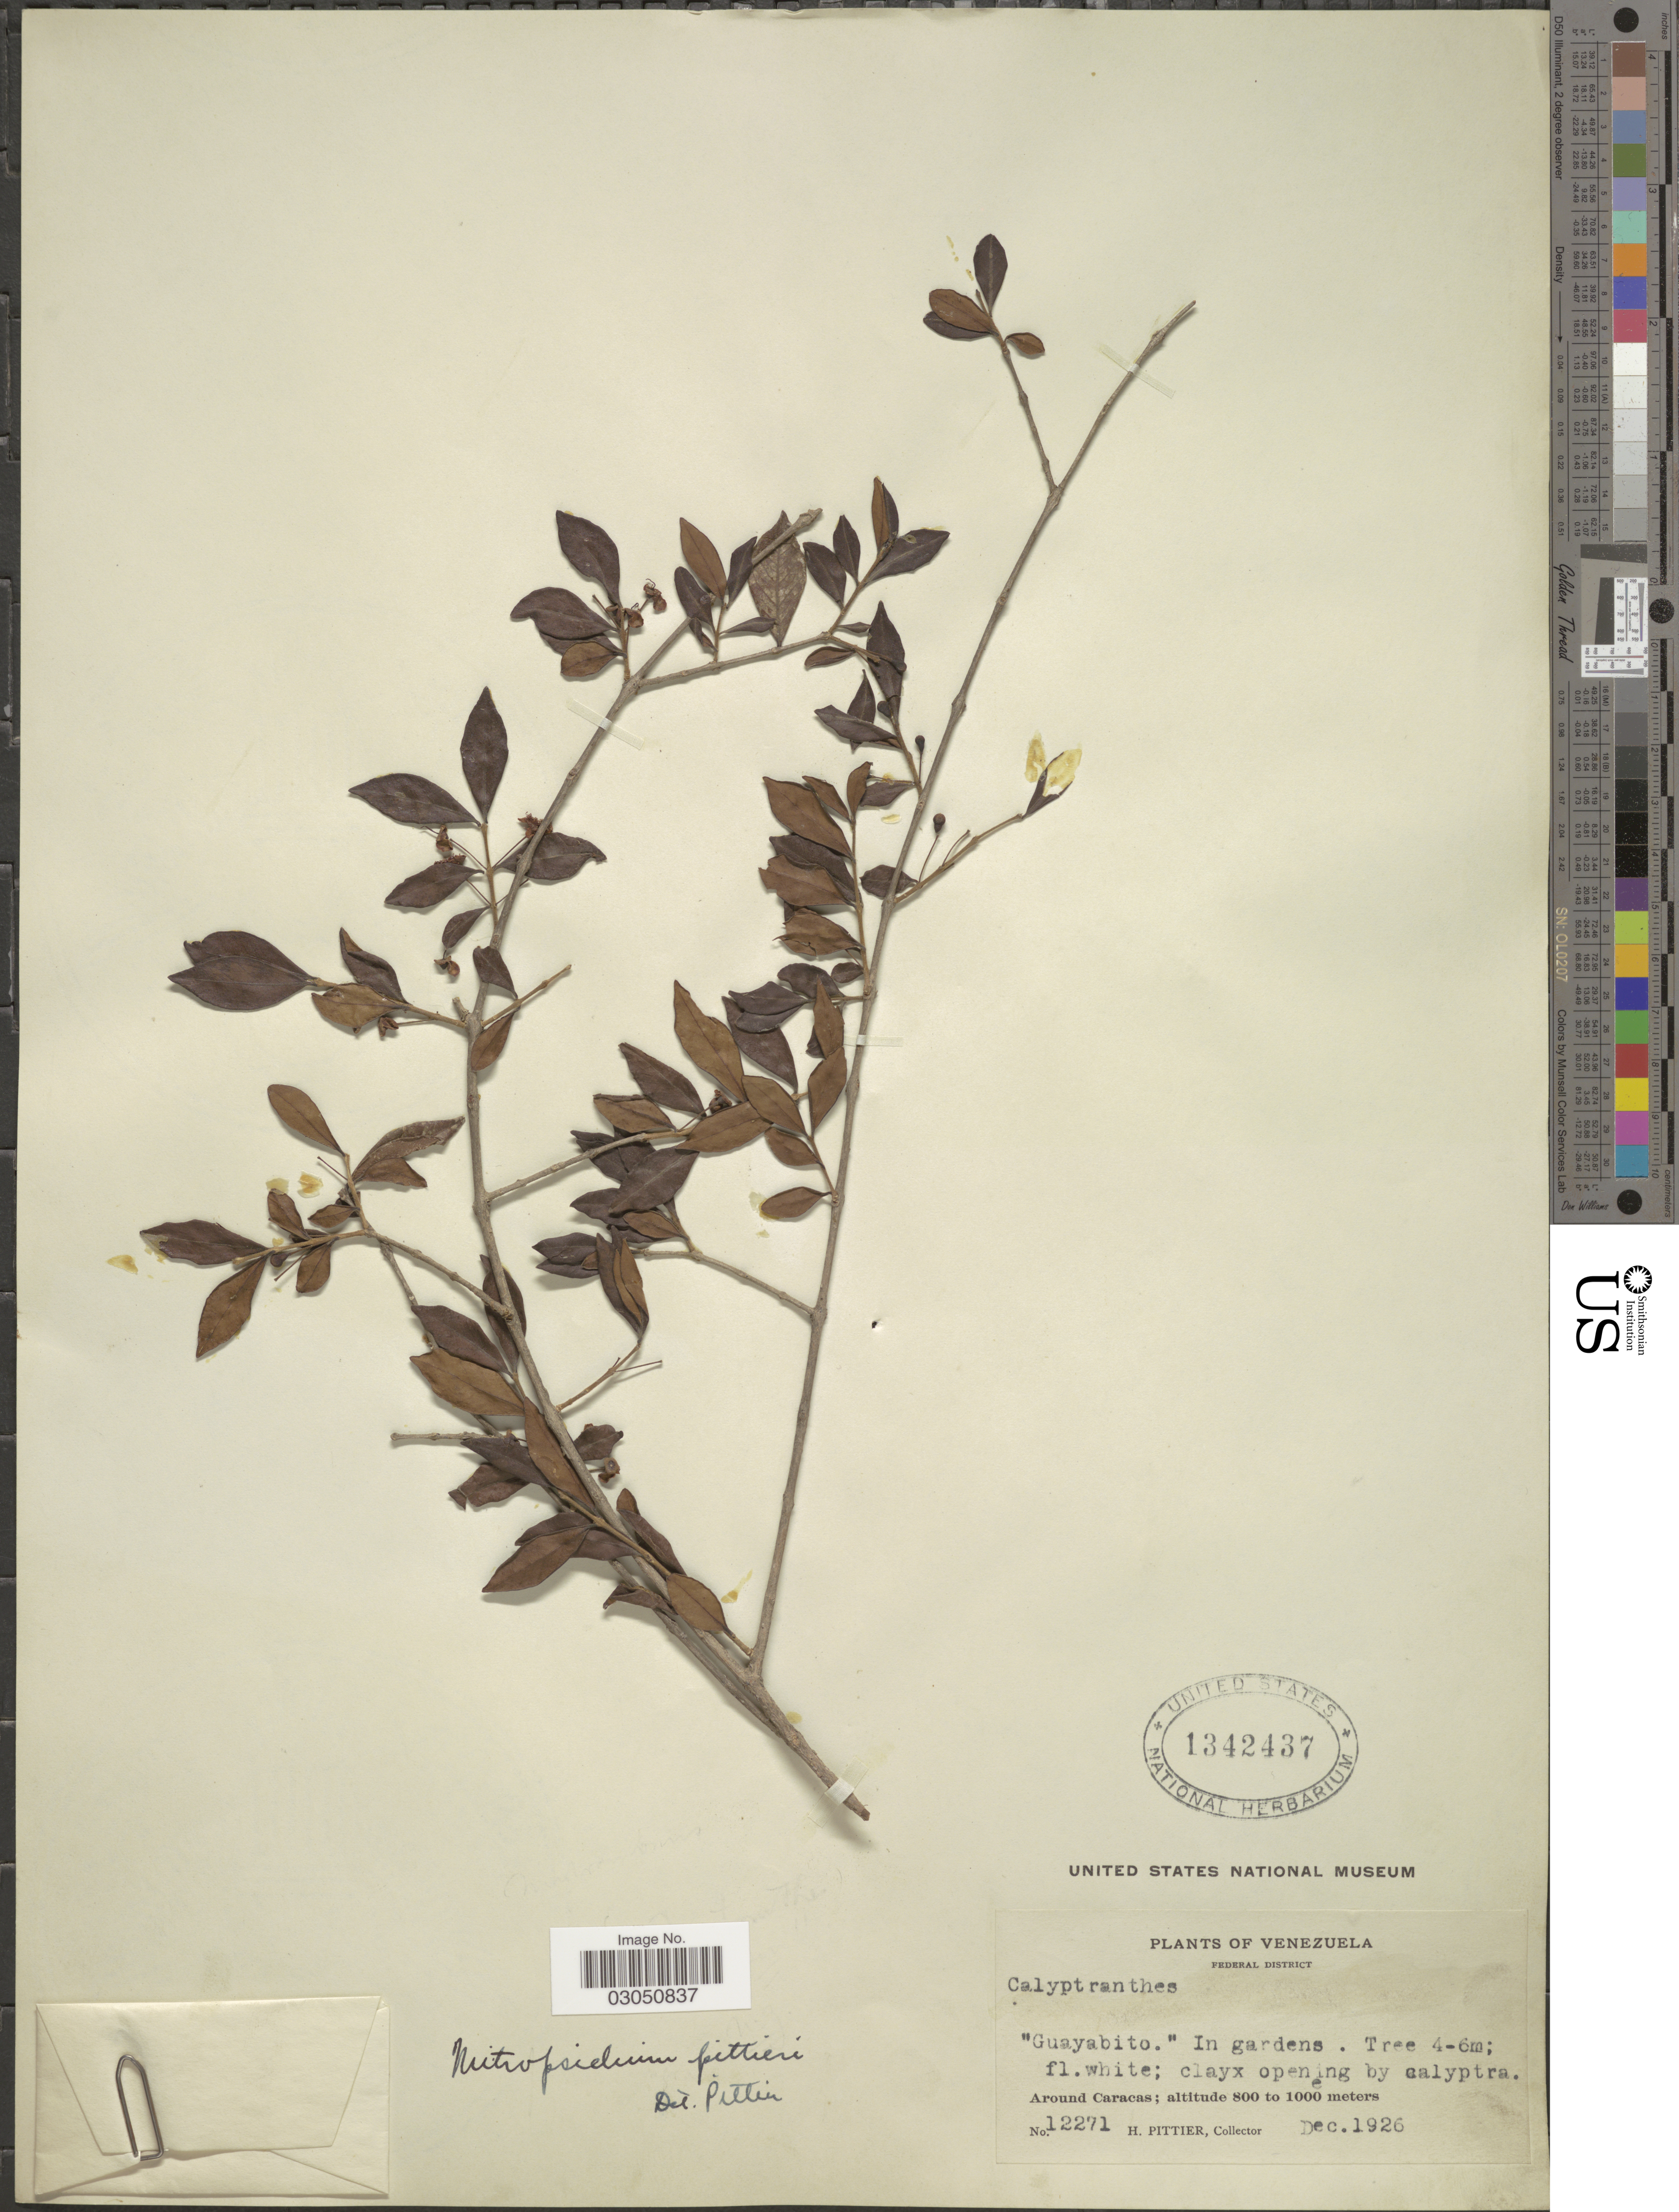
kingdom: Plantae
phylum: Tracheophyta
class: Magnoliopsida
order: Myrtales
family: Myrtaceae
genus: Psidium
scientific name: Psidium oligospermum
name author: Mart. ex DC.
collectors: H. F. Pittier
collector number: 12271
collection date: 1926-12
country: Venezuela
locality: Federal District. In gardens. Around Caracas.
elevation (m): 800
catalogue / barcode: US 1342437